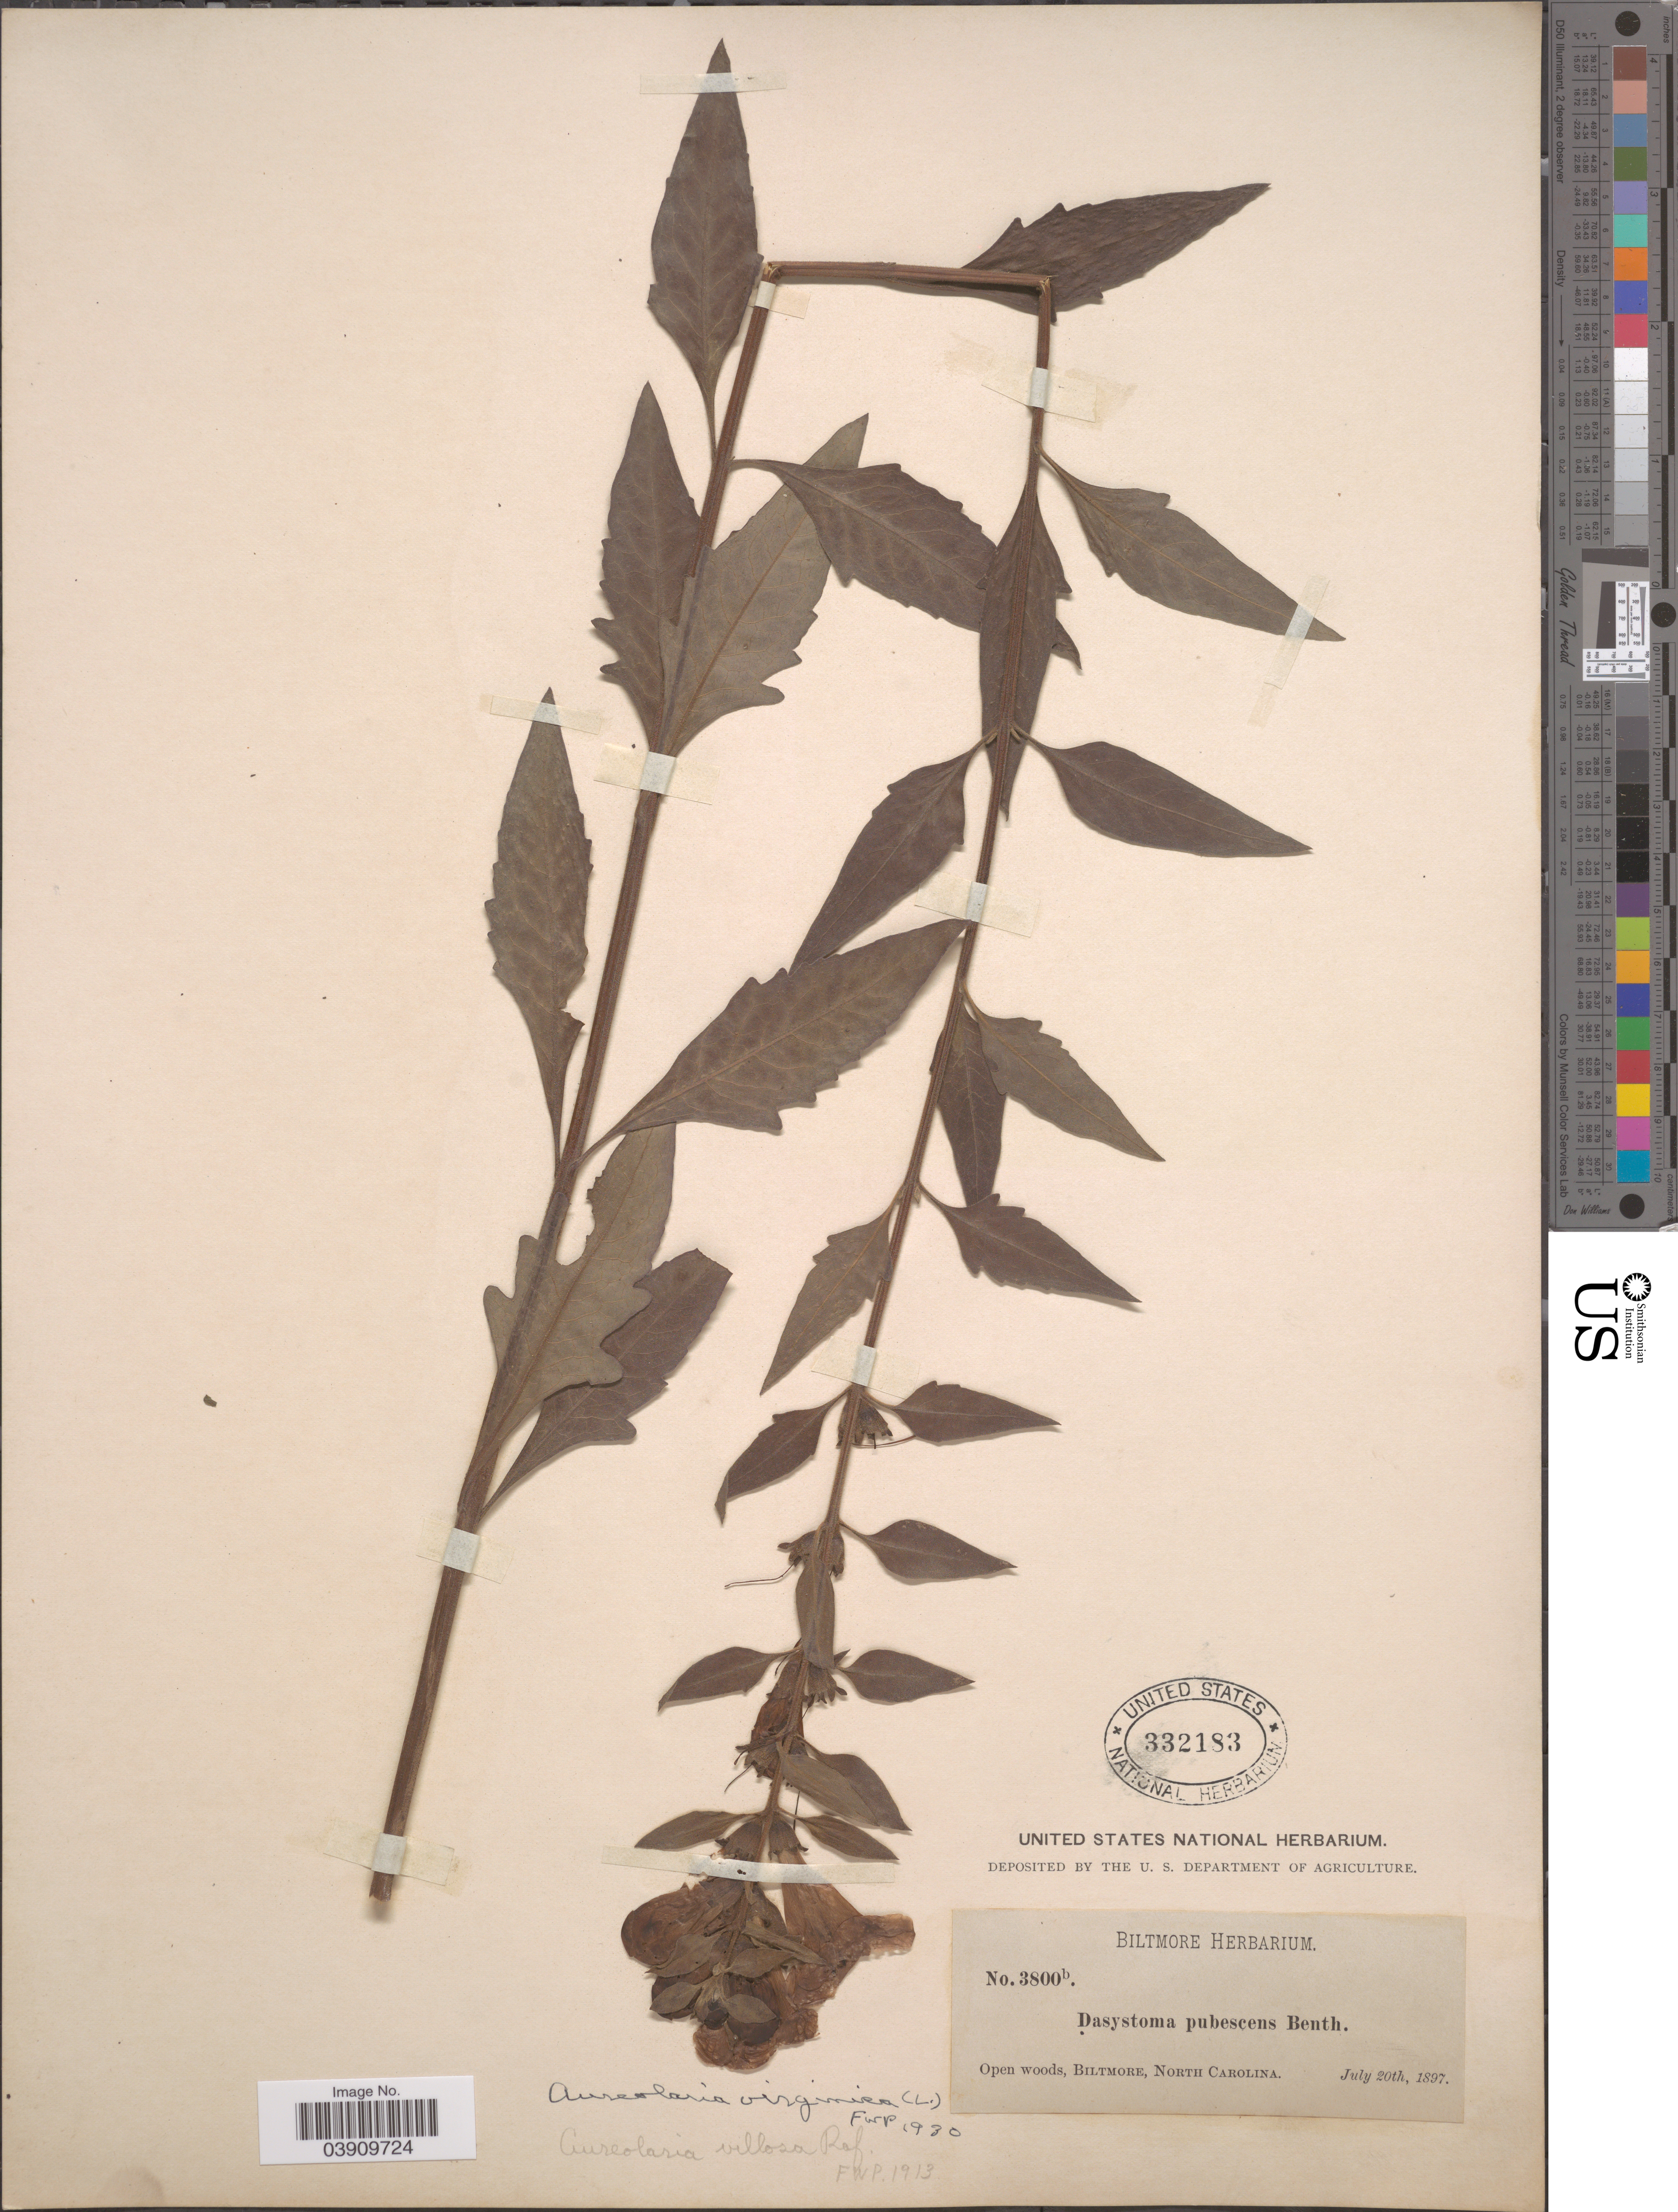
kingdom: Plantae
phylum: Tracheophyta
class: Magnoliopsida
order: Lamiales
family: Orobanchaceae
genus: Aureolaria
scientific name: Aureolaria virginica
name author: (L.) Pennell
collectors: ex herb. Biltmore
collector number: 3800b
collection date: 1897-07-20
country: United States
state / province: North Carolina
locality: Biltmore.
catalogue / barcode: US 332183